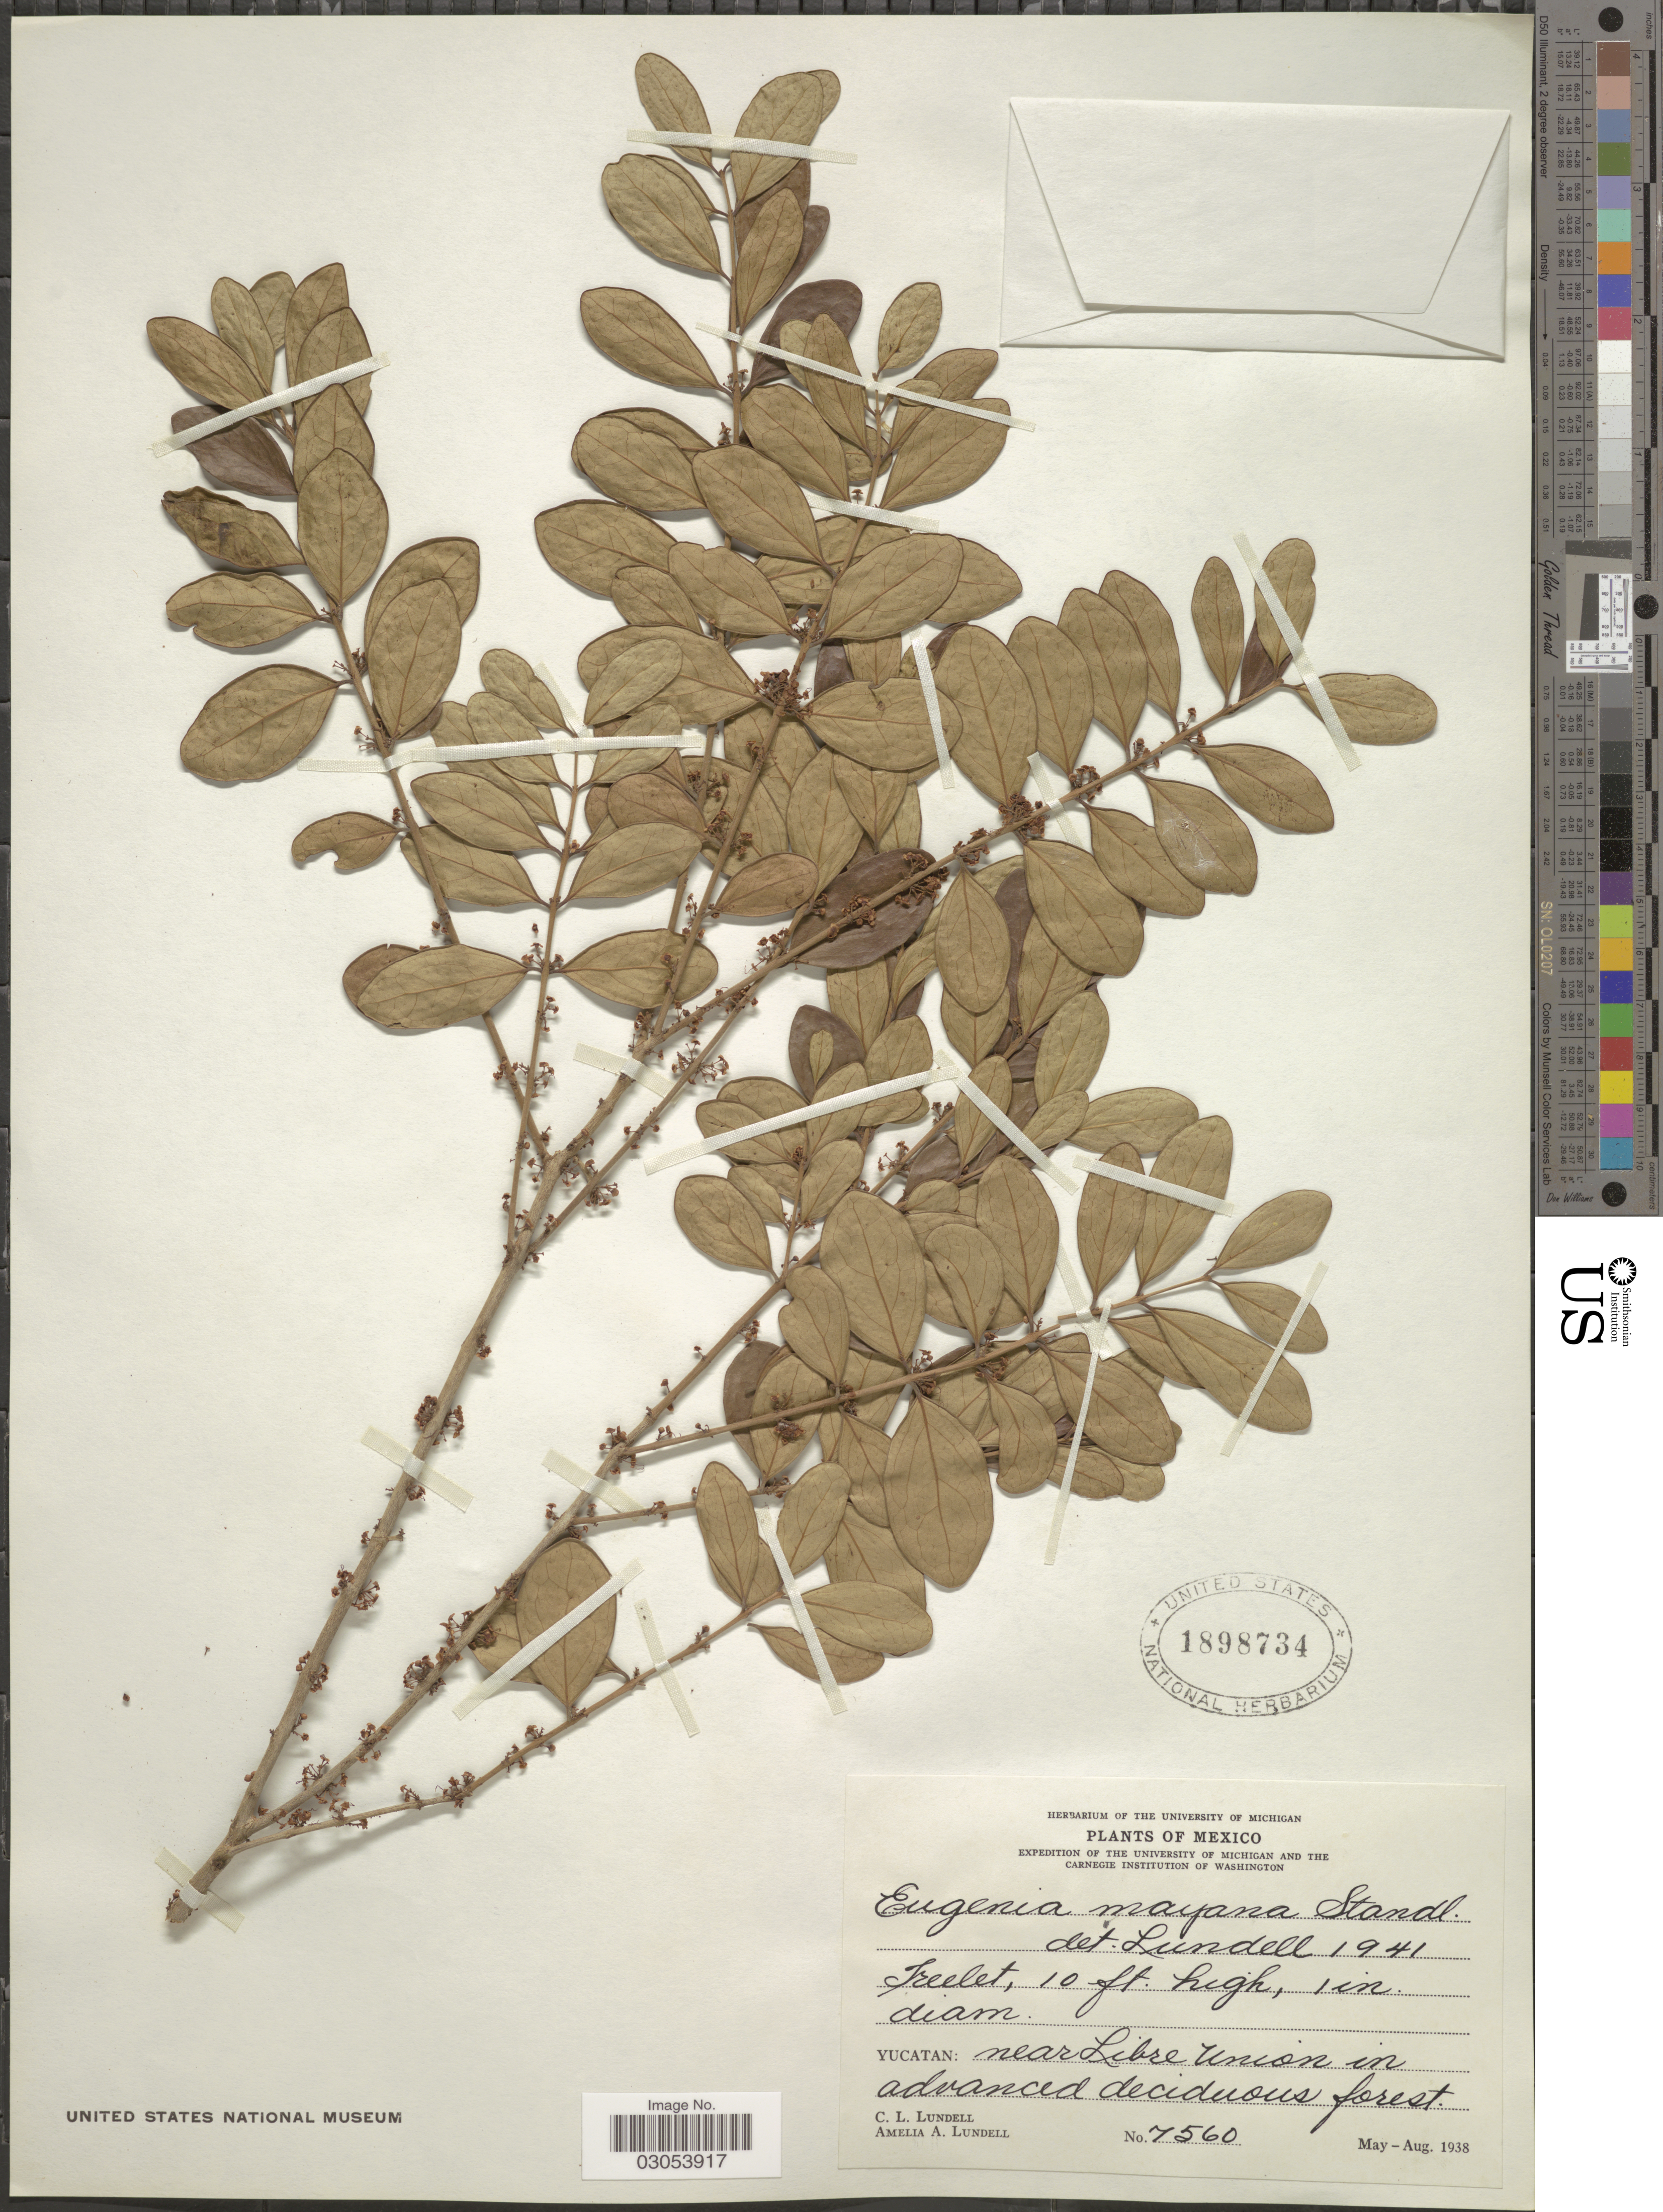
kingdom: Plantae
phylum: Tracheophyta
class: Magnoliopsida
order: Myrtales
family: Myrtaceae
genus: Eugenia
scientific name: Eugenia mayana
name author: Standl.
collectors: C. L. Lundell & A. A. Lundell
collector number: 7560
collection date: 1938-05/1938-08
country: Mexico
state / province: Yucatán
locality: Near Libre Union in advanced deciduous forest.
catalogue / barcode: US 1898734